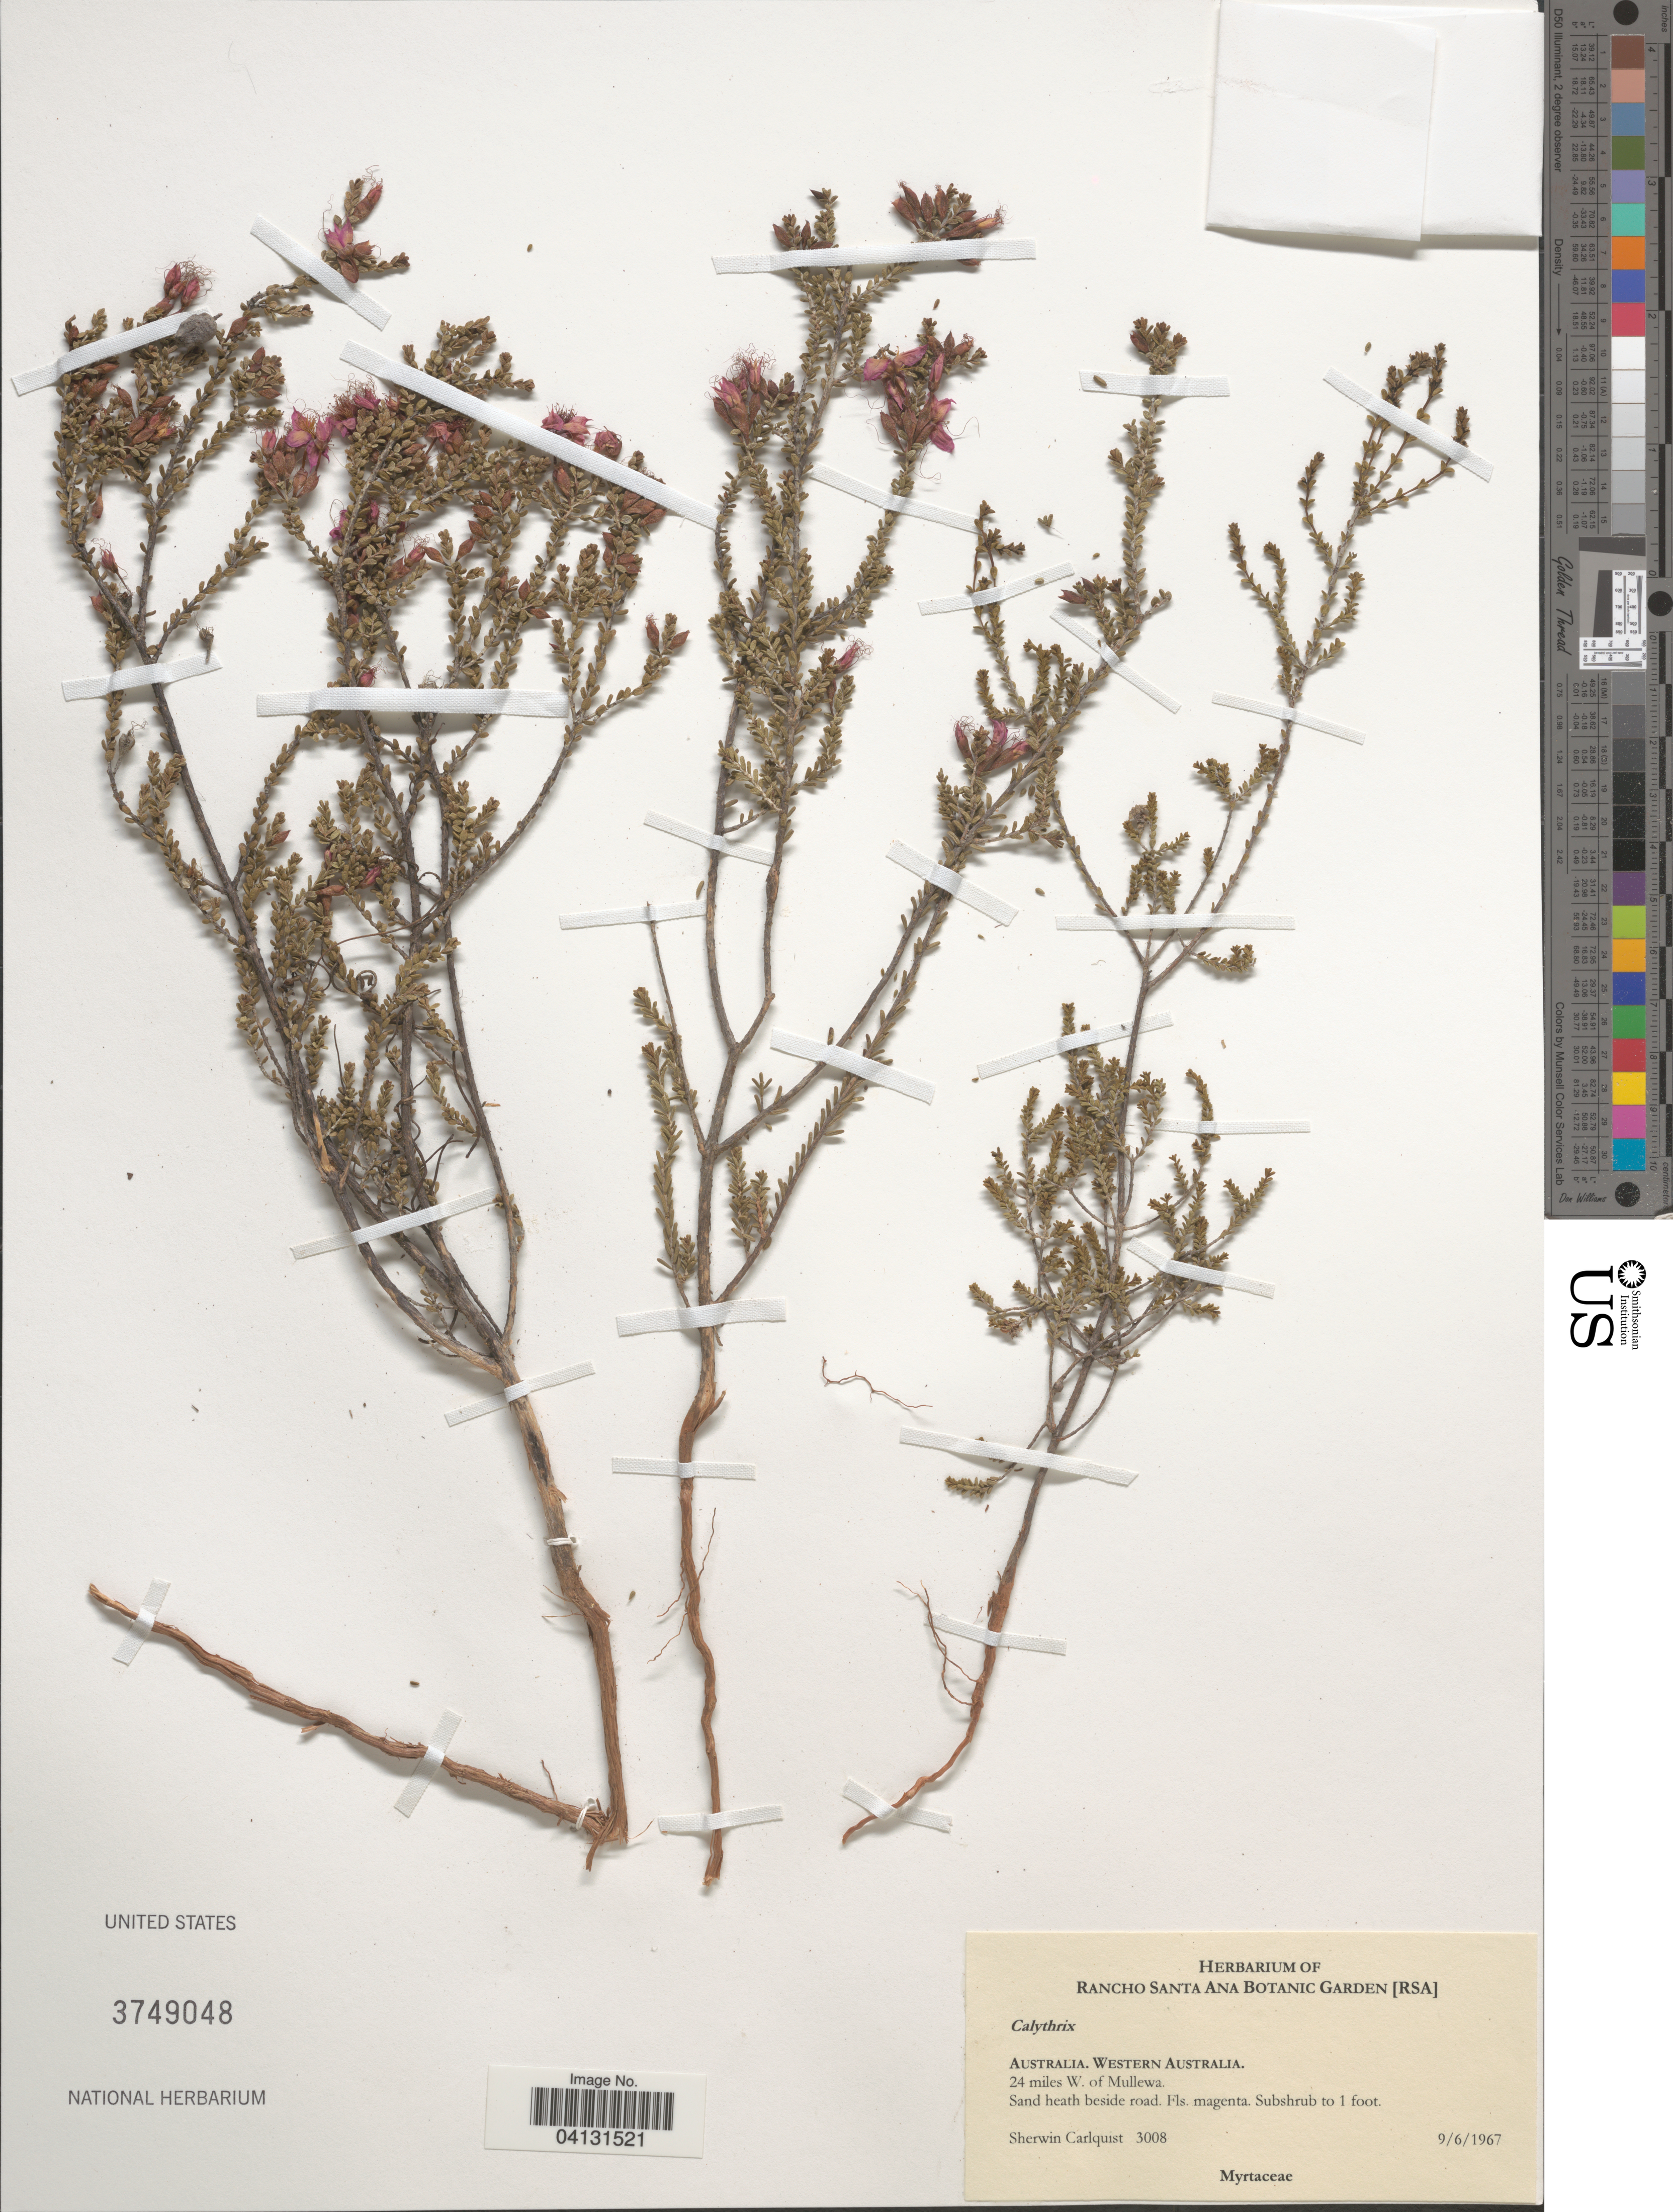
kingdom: Plantae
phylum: Tracheophyta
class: Magnoliopsida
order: Myrtales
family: Myrtaceae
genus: Calytrix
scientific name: Calytrix sp.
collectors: S. Carlquist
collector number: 3008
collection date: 1967-06-09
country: Australia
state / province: Western Australia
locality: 24 miles W. of Mullewa.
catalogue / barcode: US 3749048